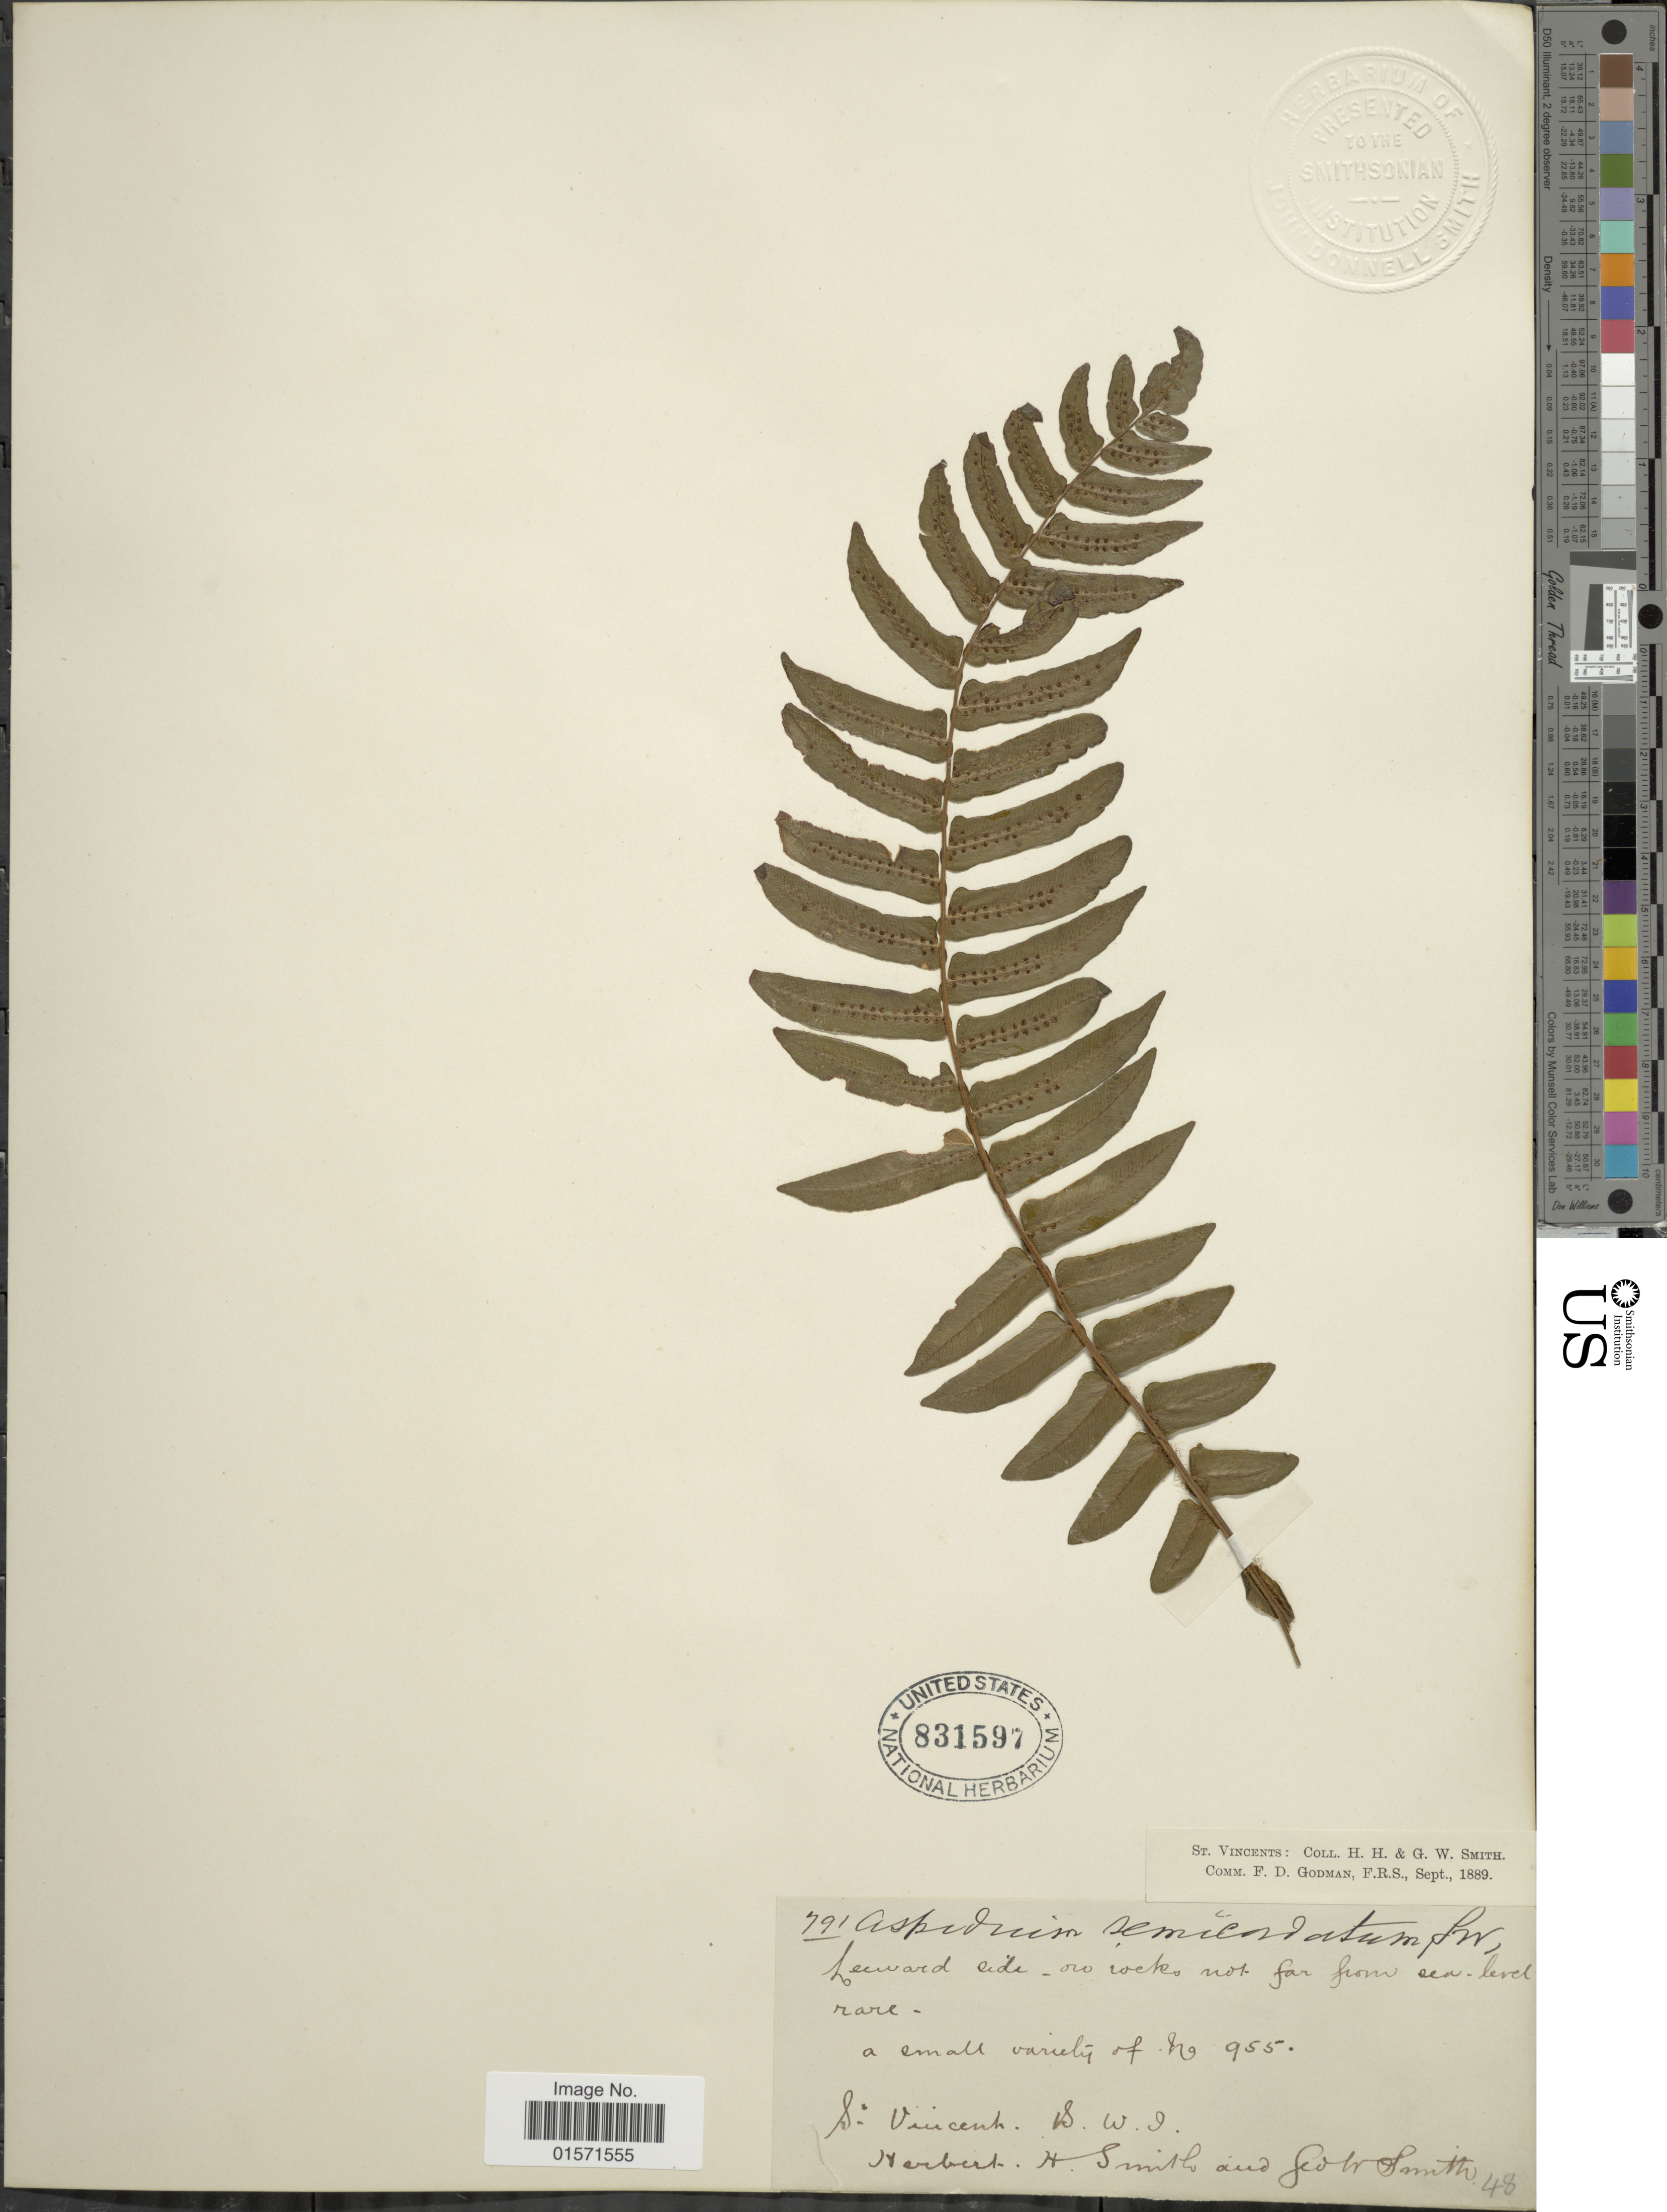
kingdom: Plantae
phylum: Tracheophyta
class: Polypodiopsida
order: Polypodiales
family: Lomariopsidaceae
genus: Cyclopeltis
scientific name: Cyclopeltis semicordata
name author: (Sw.) J. Sm.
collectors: H. Smith & G. Smith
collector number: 791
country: St. Vincent - Grenadines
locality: St. Vincents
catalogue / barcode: US 831597